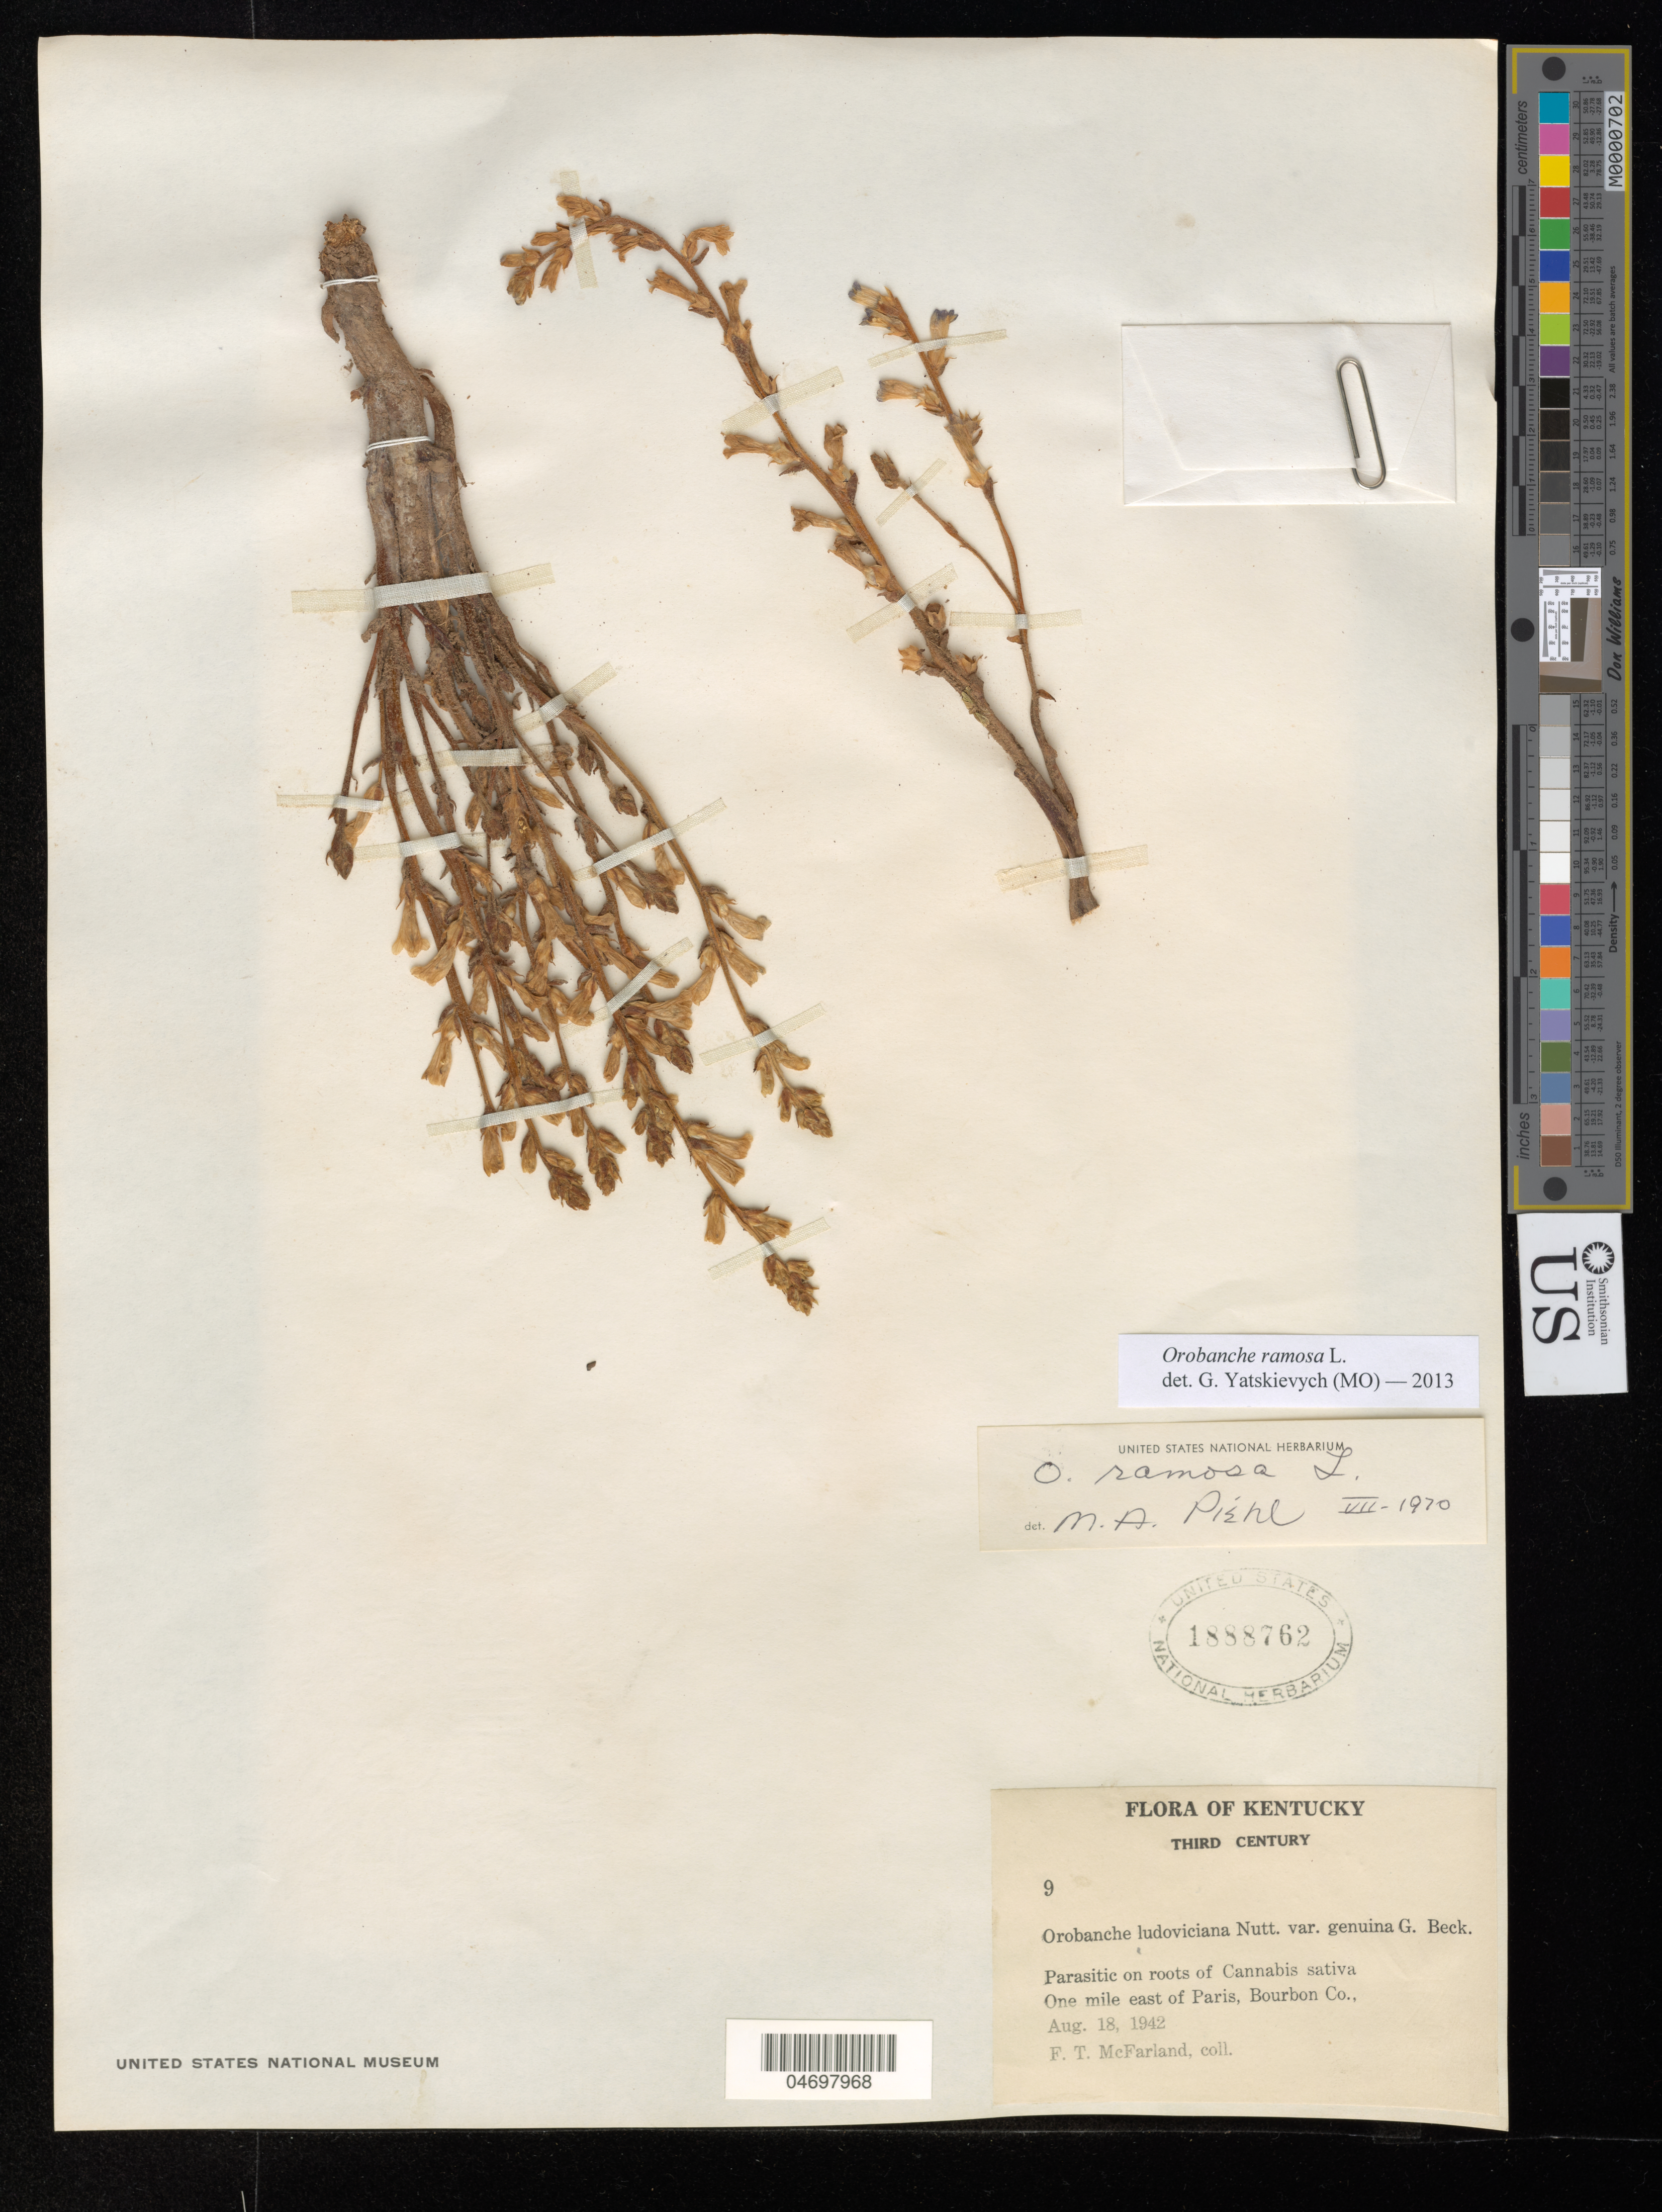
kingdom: Plantae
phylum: Tracheophyta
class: Magnoliopsida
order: Lamiales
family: Orobanchaceae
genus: Orobanche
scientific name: Orobanche ramosa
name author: L.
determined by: Yatskievych, G.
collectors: F. McFarland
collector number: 9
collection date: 1942-08-18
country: United States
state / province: Kentucky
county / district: Bourbon Co.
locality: One mile E of Paris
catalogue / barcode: US 1888762